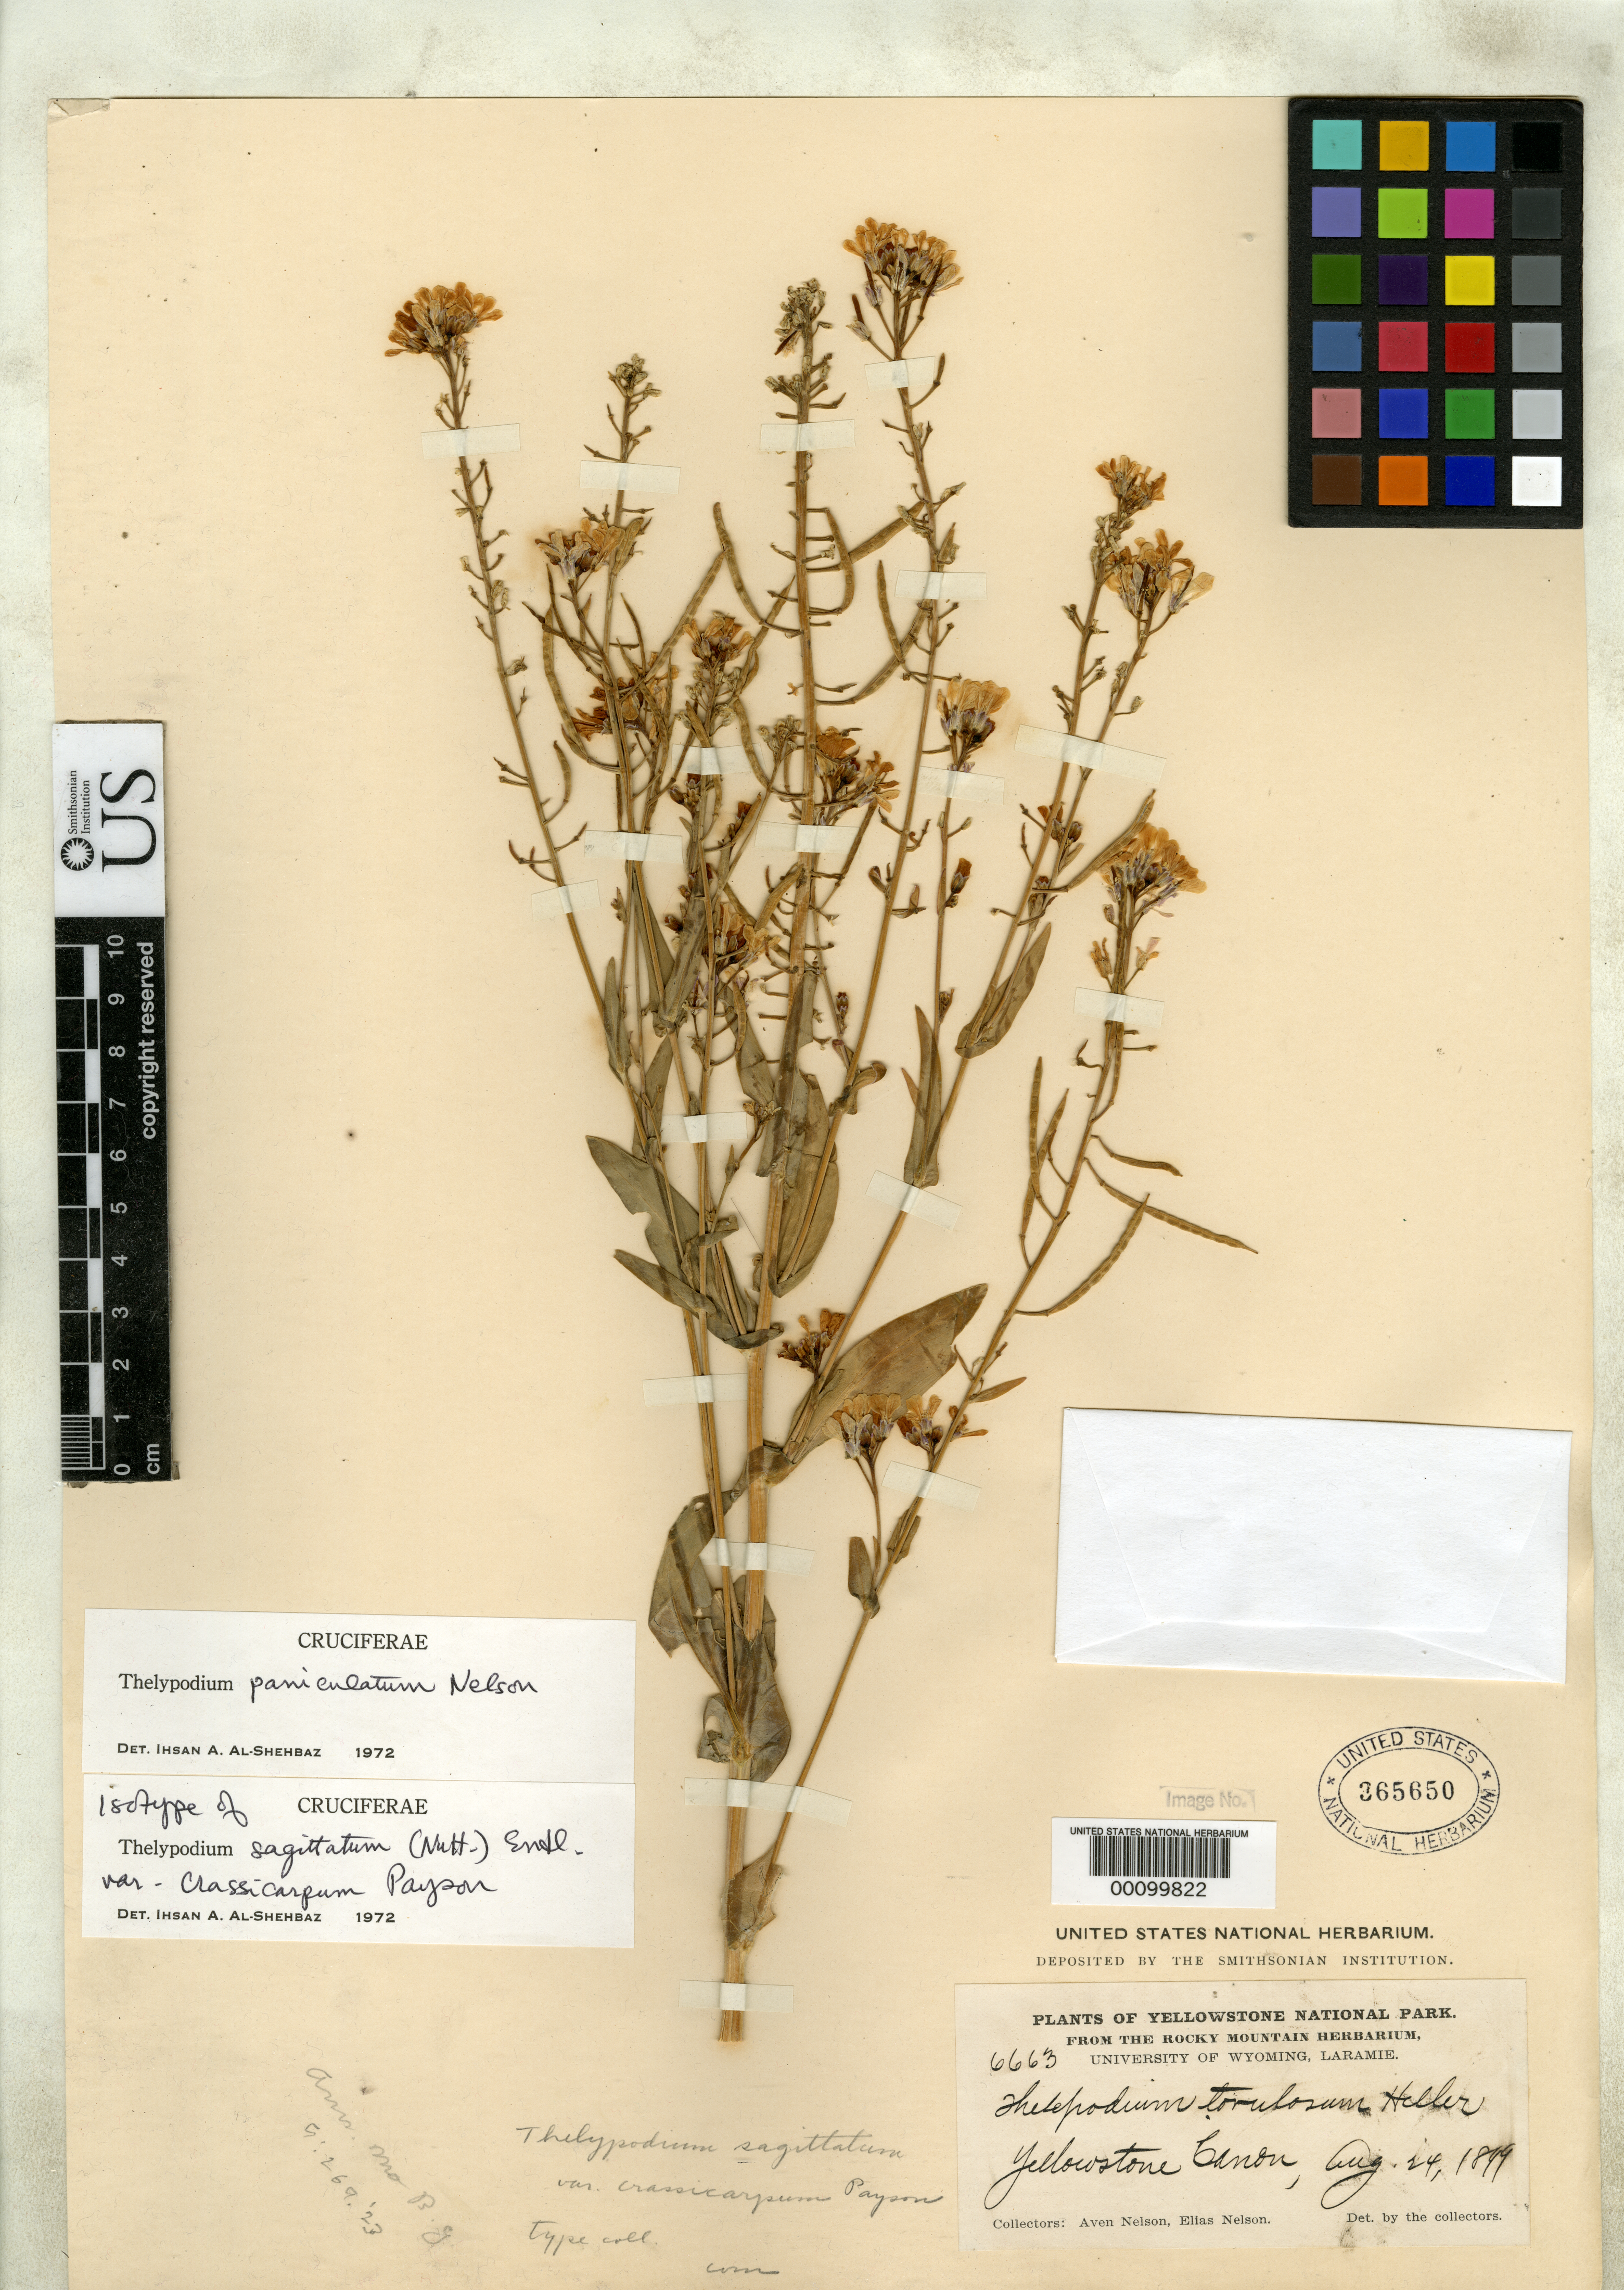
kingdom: Plantae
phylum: Tracheophyta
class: Magnoliopsida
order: Brassicales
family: Brassicaceae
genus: Thelypodium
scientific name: Thelypodium sagittatum var. crassicarpum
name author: Payson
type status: Isotype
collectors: A. Nelson & E. Nelson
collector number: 6663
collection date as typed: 24 Aug 1899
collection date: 1899-08-24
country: United States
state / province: Wyoming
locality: Yellowstone Canyon.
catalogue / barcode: US 365650